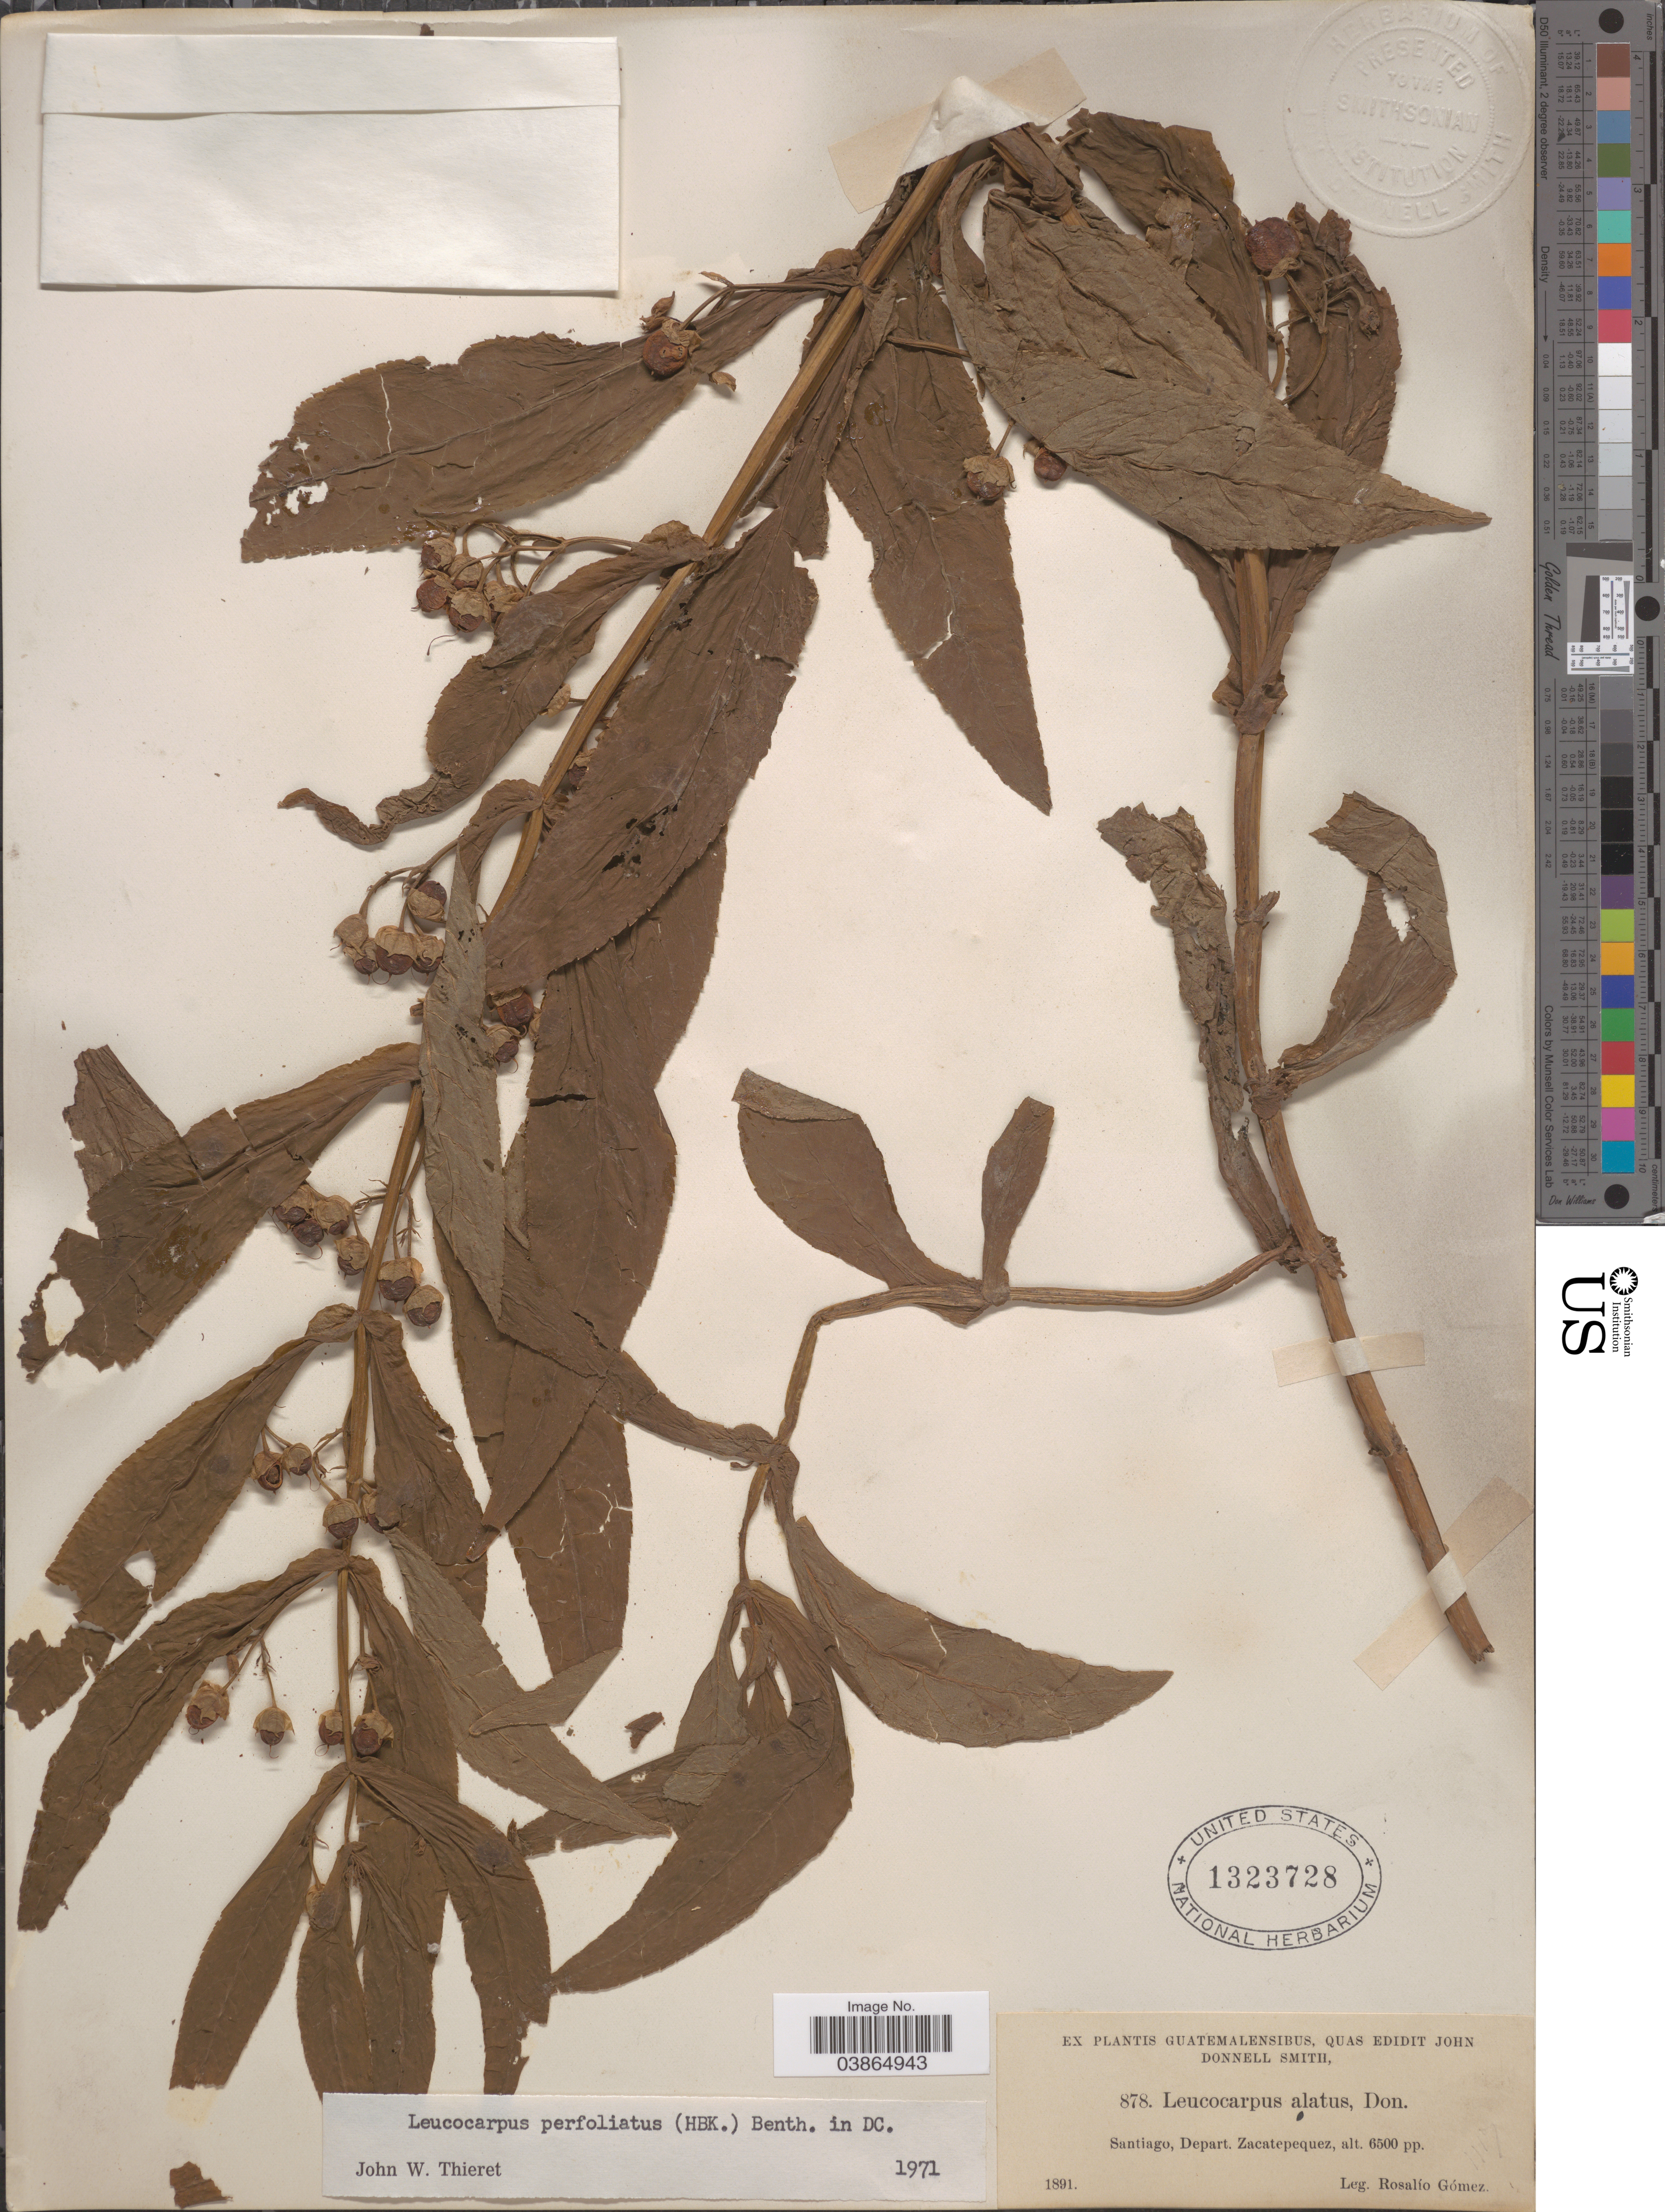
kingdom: Plantae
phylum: Tracheophyta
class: Magnoliopsida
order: Lamiales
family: Phrymaceae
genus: Leucocarpus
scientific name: Leucocarpus perfoliatus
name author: (Kunth) Benth.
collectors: R. Gómez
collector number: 878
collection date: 1891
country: Guatemala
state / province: Sacatepequez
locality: Santiago, Depart. Zacatepequez.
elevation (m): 1981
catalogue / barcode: US 1323728